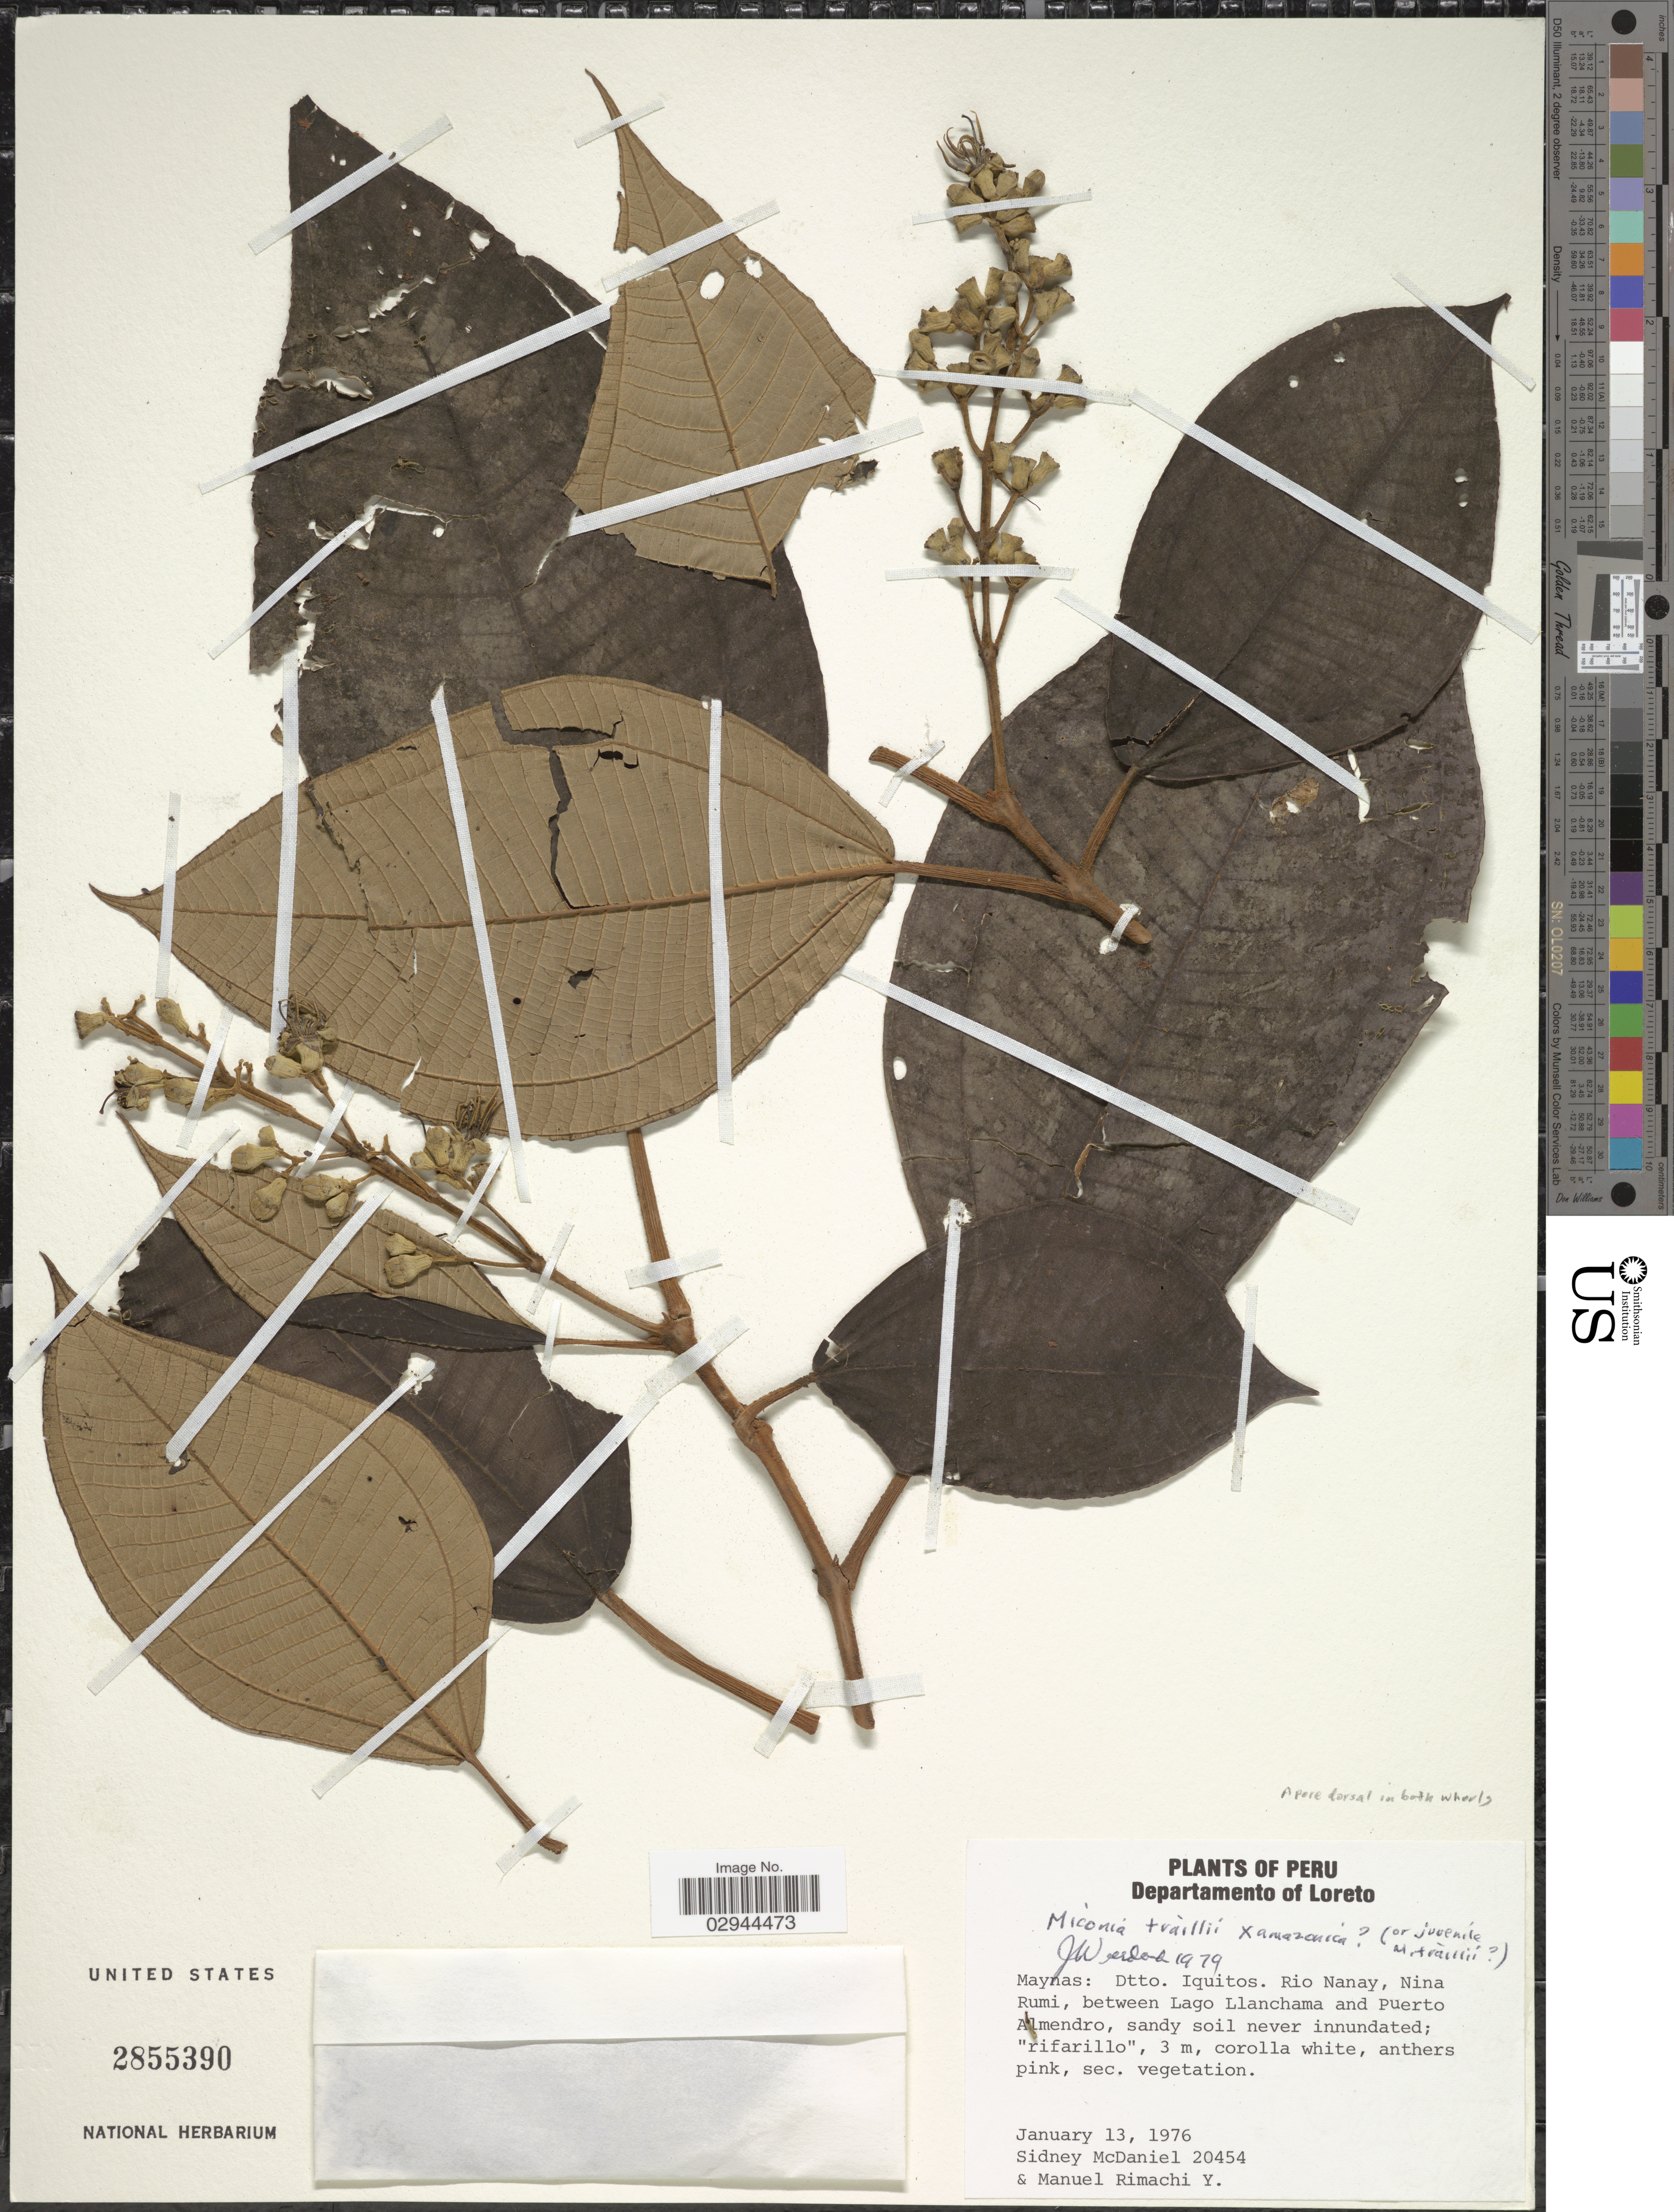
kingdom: Plantae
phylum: Tracheophyta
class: Magnoliopsida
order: Myrtales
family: Melastomataceae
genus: Miconia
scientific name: Miconia traillii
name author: Cogn.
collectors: S. McDaniel & M. Rimachi Y.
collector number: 20454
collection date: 1976-01-13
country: Peru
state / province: Loreto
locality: Departamento of Loreto. Maynas: Dtto. Iquitos. Rio Nanay, Nina Rumi, between Lago Llanchama and Puerto Almendro.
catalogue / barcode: US 2855390